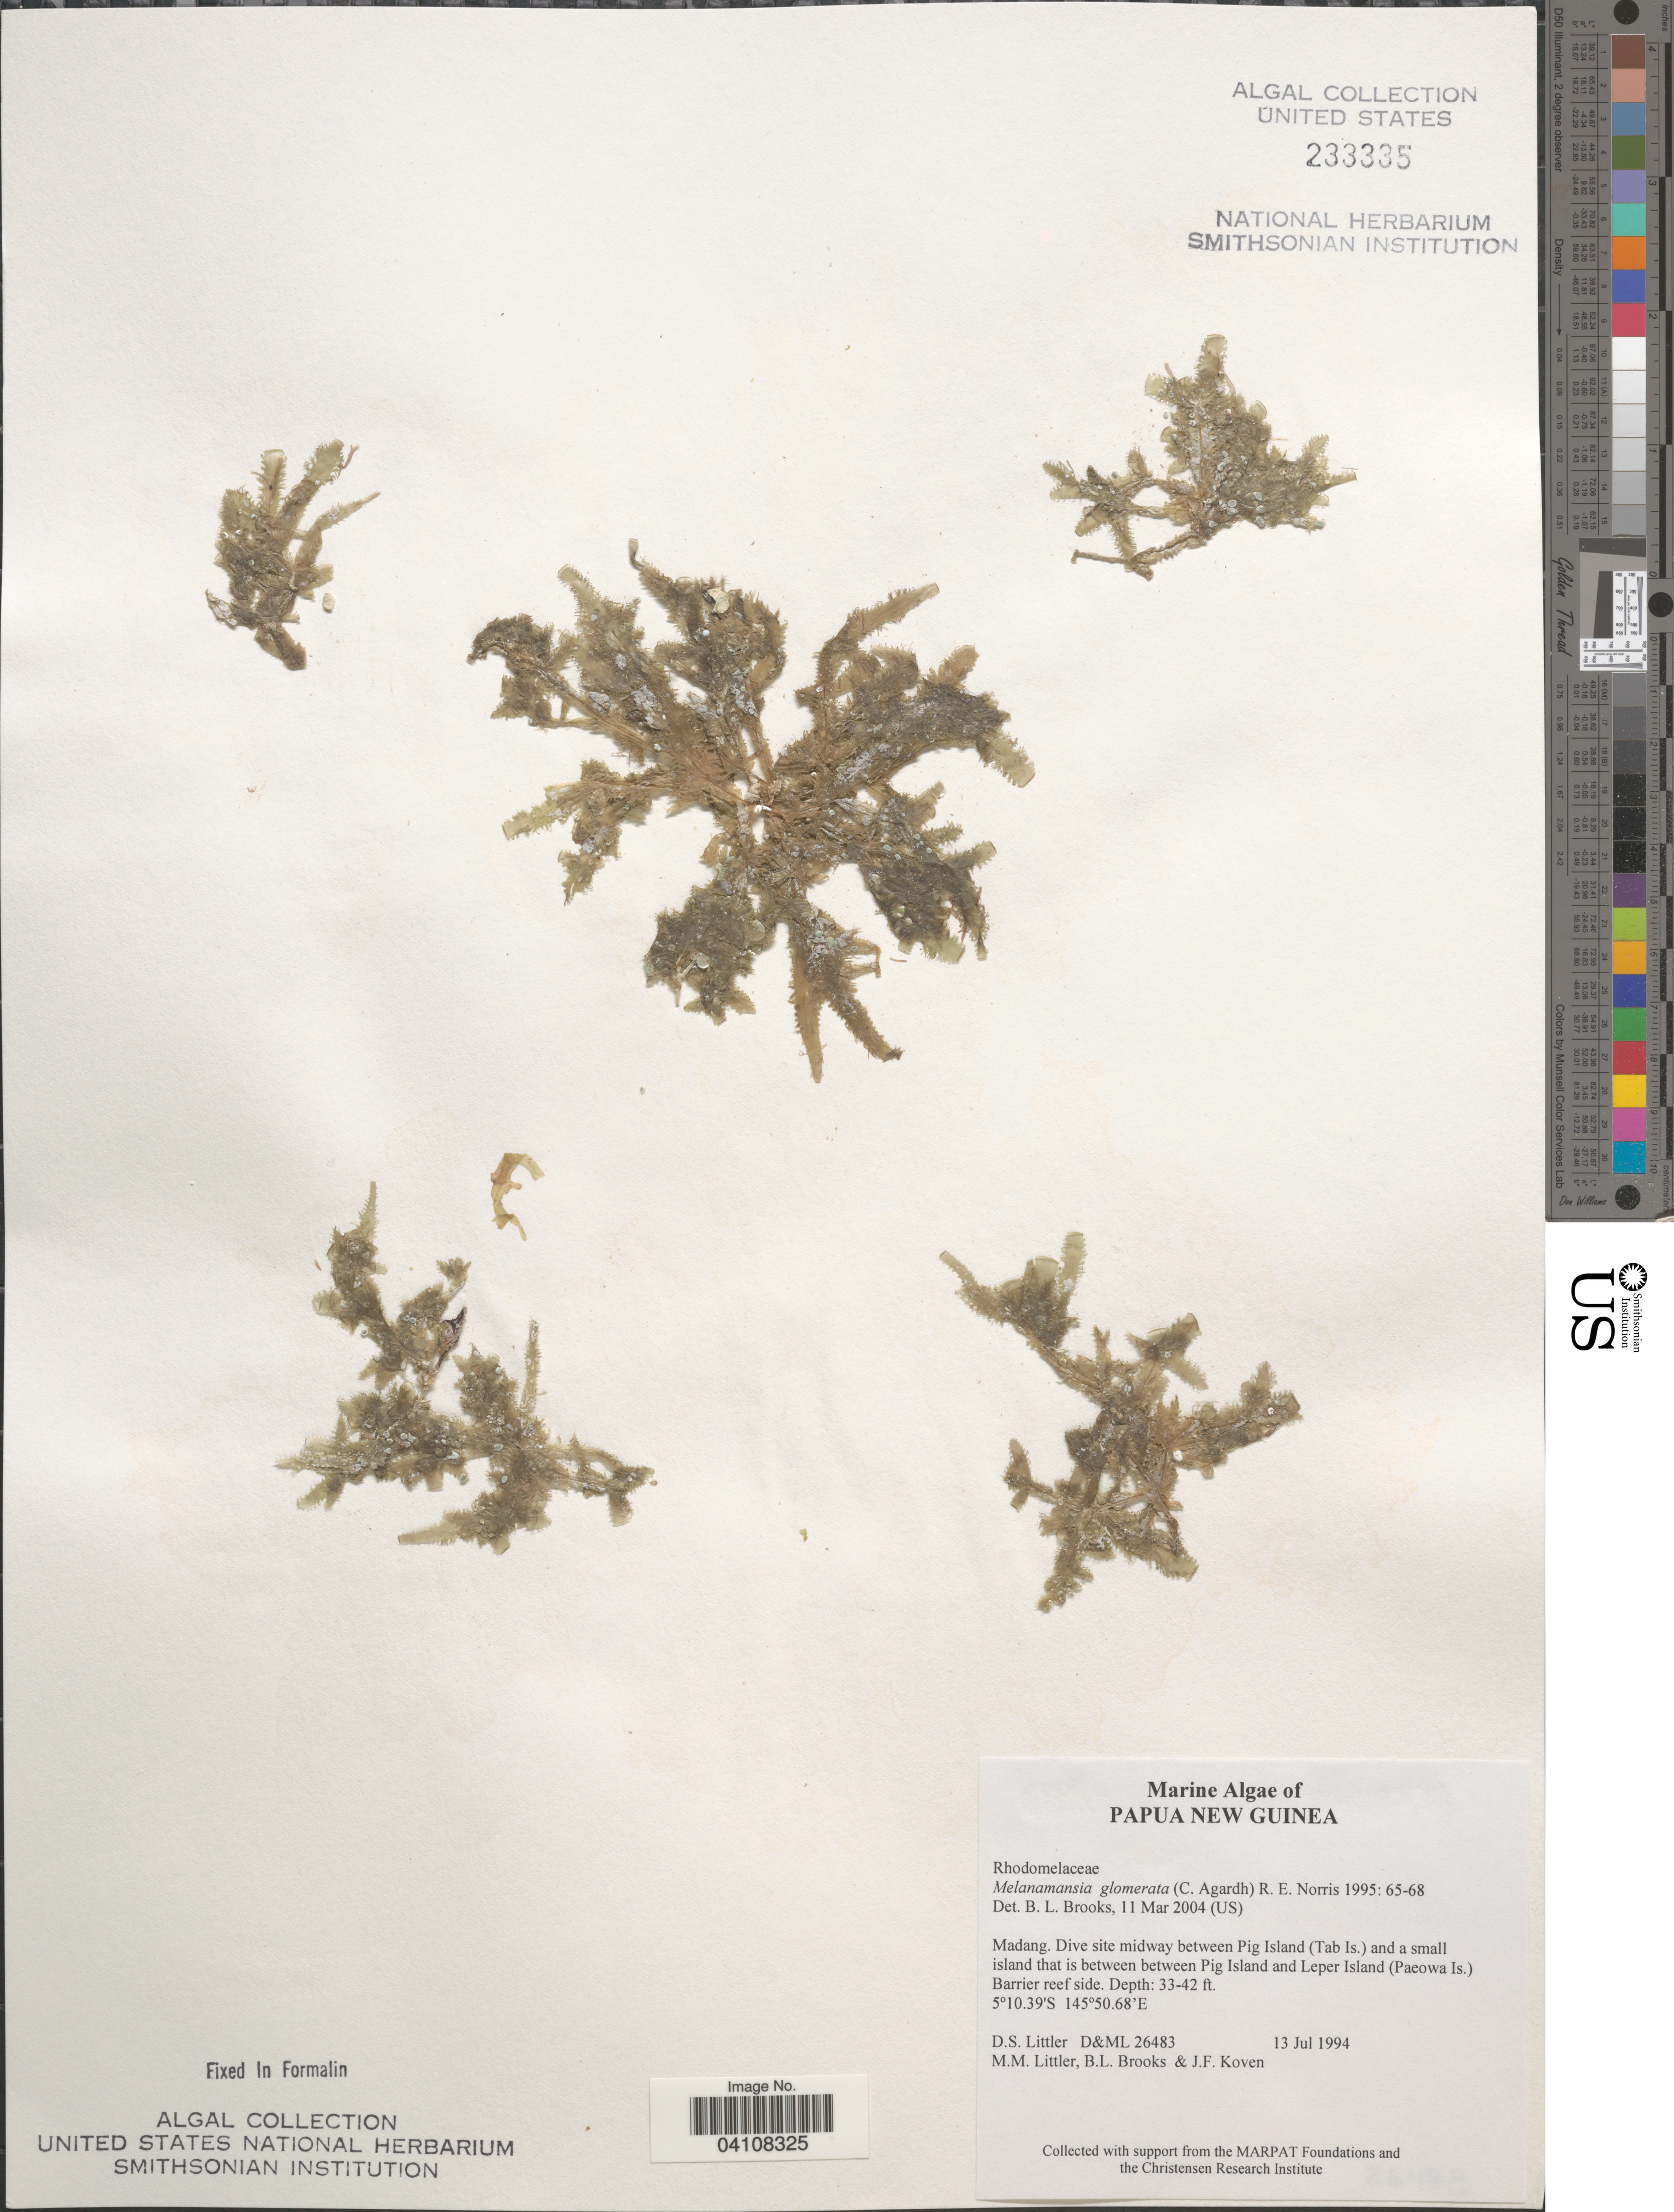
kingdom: Plantae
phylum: Rhodophyta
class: Florideophyceae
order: Ceramiales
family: Rhodomelaceae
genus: Melanamansia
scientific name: Melanamansia glomerata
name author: (C. Agardh) R.E. Norris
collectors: D. S. Littler, B. Brooks & J. Koven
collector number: D&ML26483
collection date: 1994-07-13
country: Papua New Guinea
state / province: Madang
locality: Dive site midway between Pig Island (Tab Is.) and a small island that is between between Pig Island and Leper Island (Paeowa Is.) Barrier reef side.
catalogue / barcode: US 233335